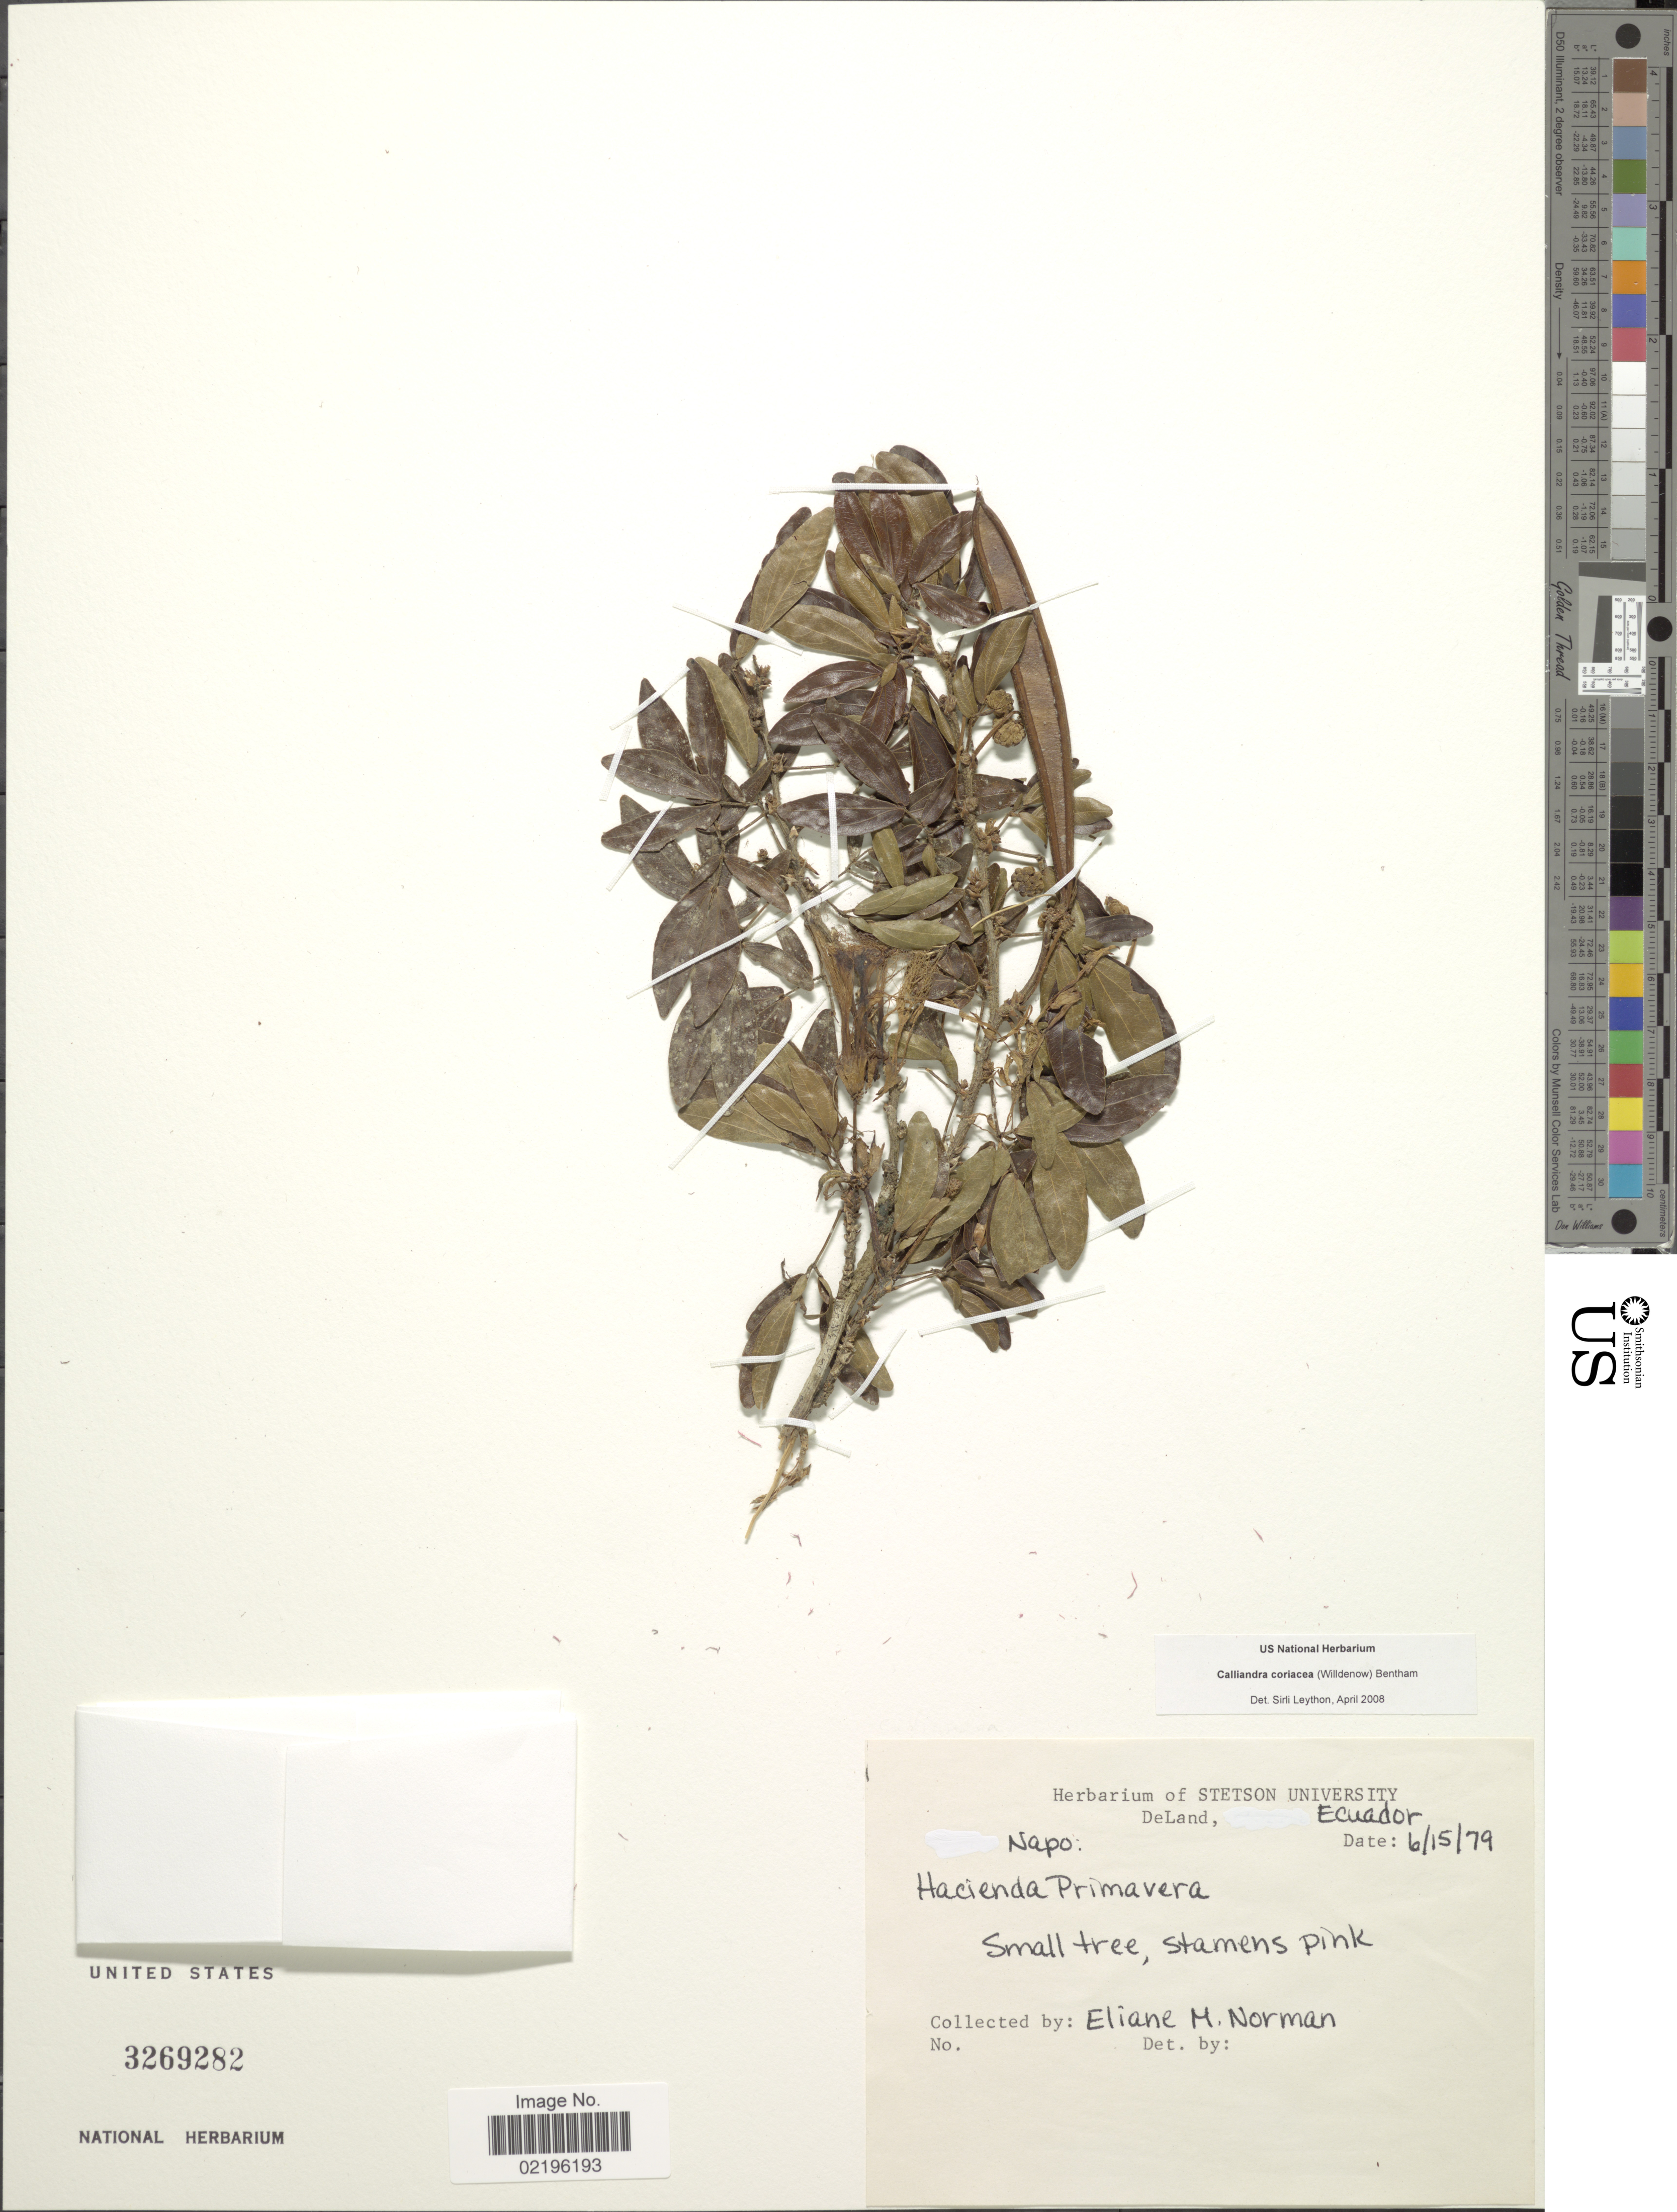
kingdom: Plantae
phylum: Tracheophyta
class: Magnoliopsida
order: Fabales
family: Fabaceae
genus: Calliandra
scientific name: Calliandra coriacea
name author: (Humb. & Bonpl. ex Willd.) Benth.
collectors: E. Norman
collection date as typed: Transcribed d/m/y: 15/6/79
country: Ecuador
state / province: Napo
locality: DeLand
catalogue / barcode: US 3269282